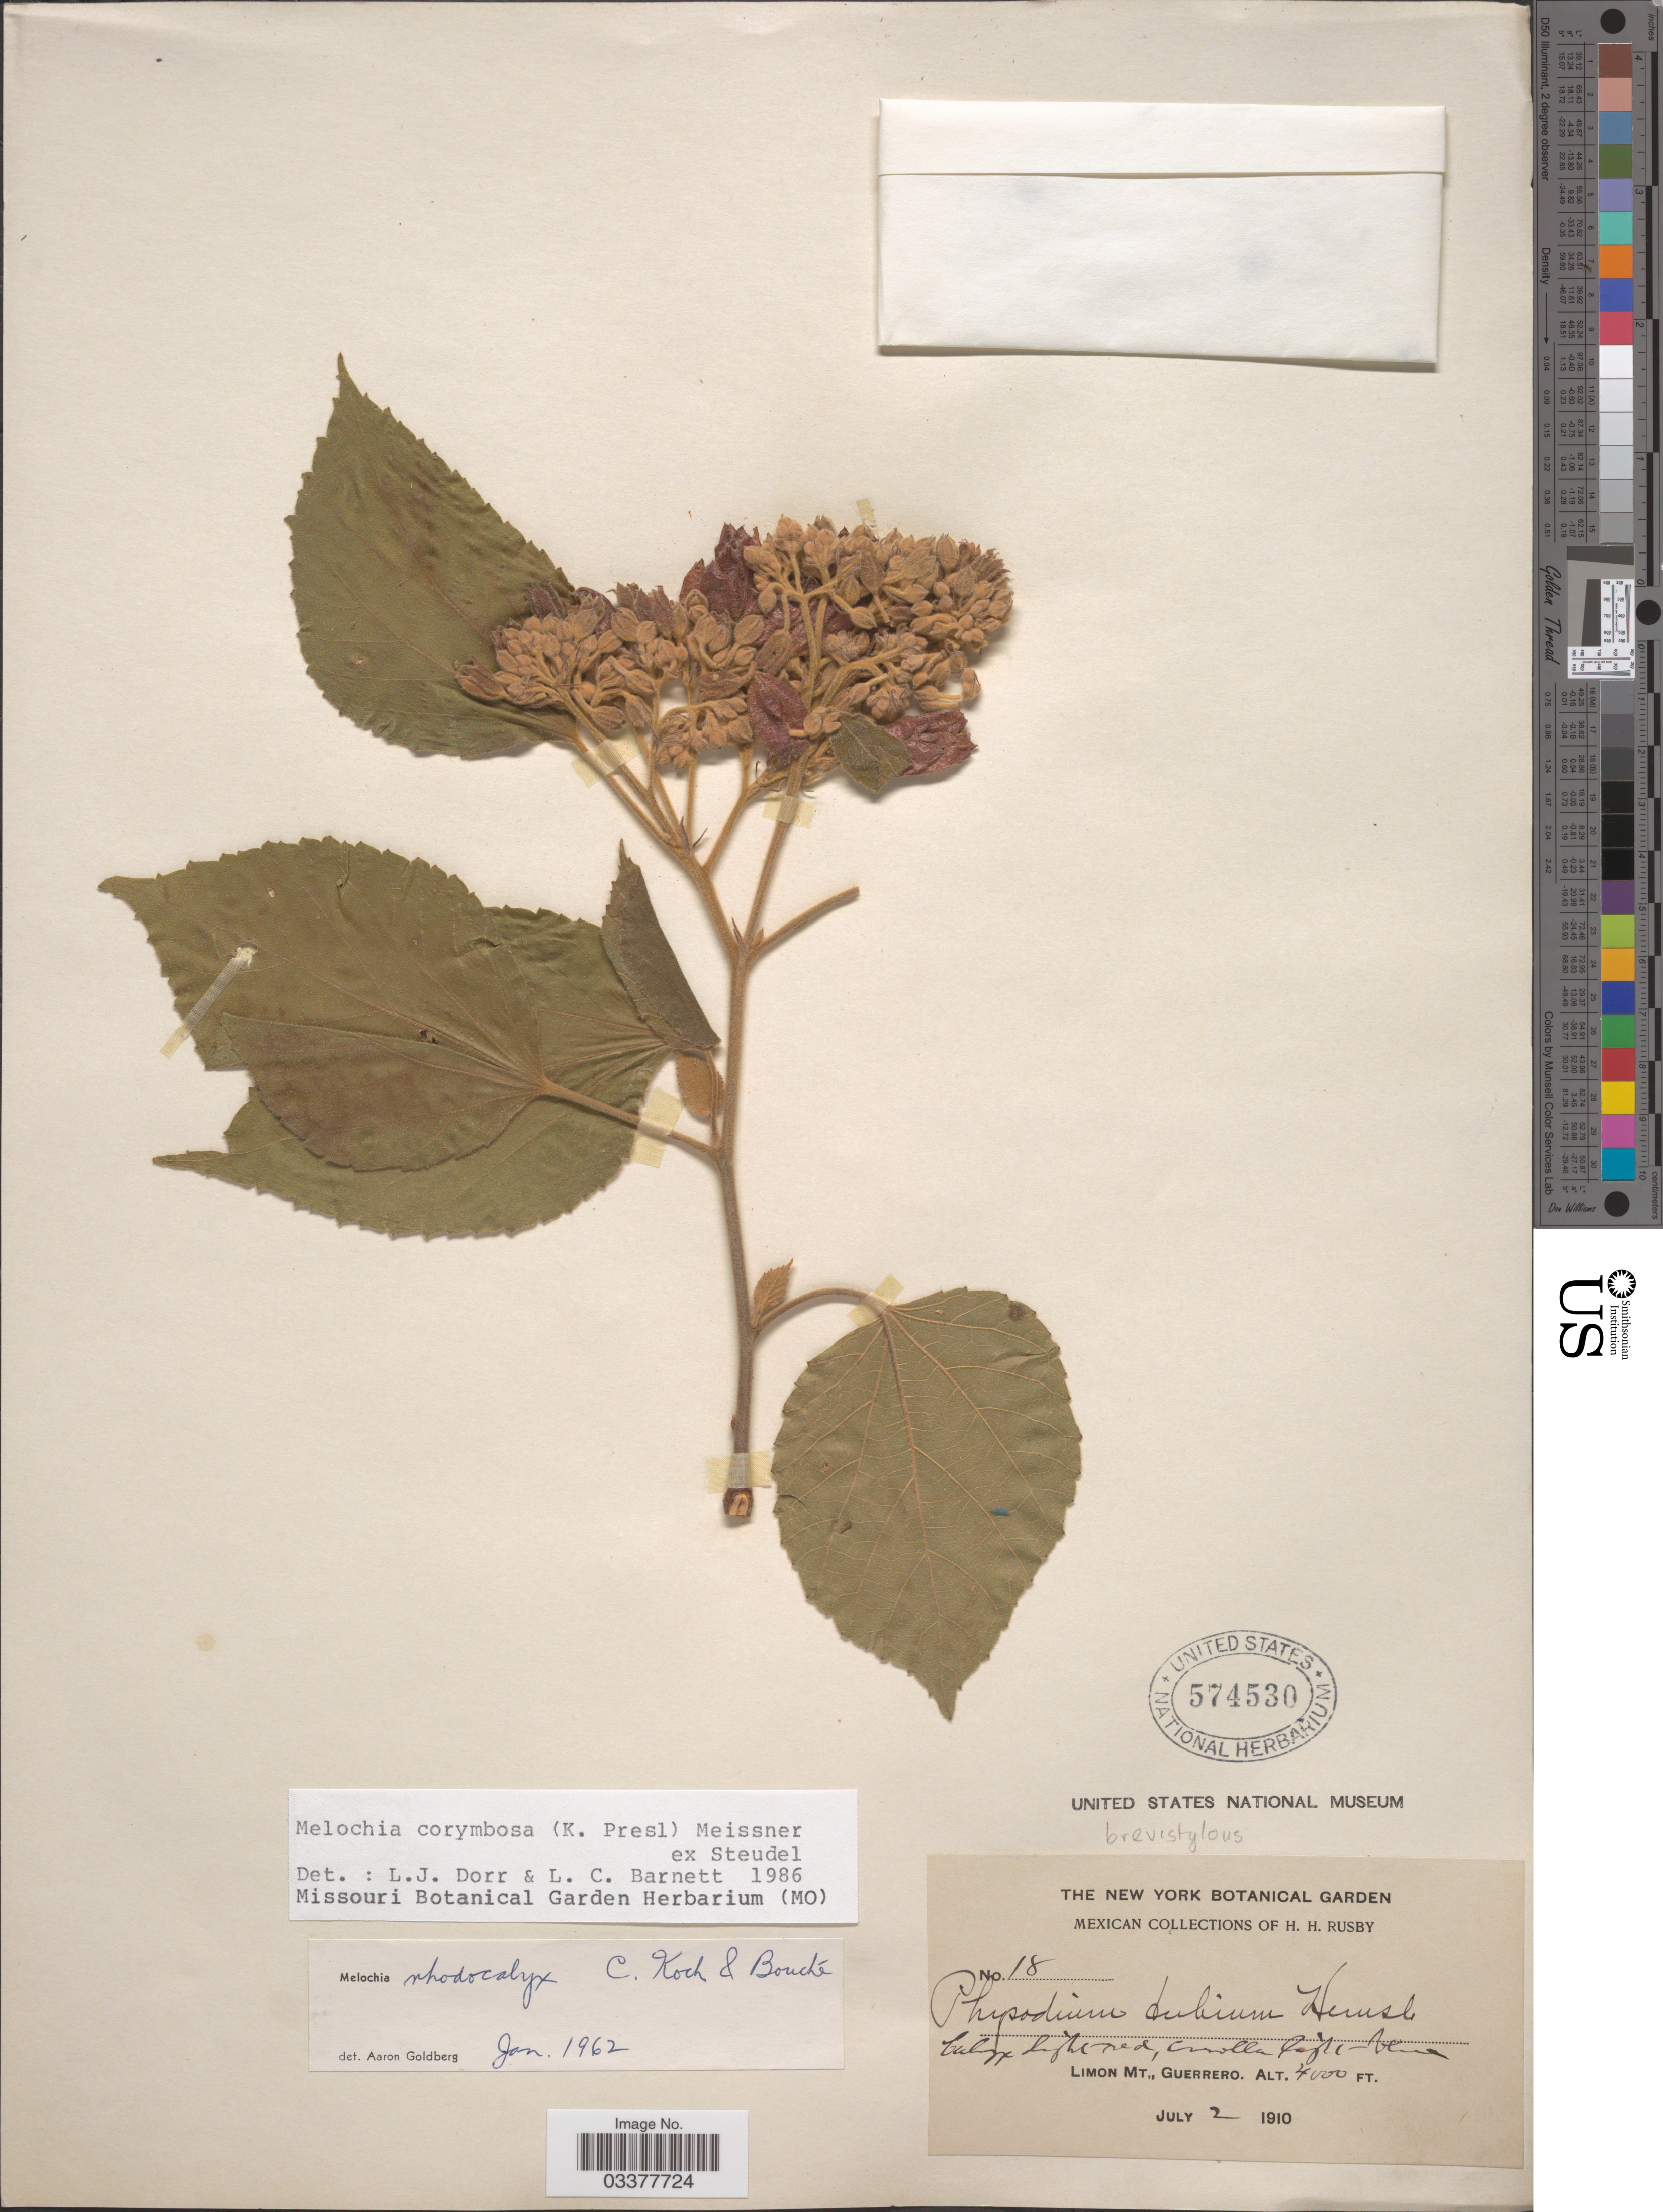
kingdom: Plantae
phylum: Tracheophyta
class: Magnoliopsida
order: Malvales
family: Malvaceae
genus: Melochia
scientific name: Melochia corymbosa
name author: (C. Presl) Meissn. ex Steud.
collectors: H. H. Rusby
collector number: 18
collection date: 1910-07-02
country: Mexico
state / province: Guerrero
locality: Limon Mt.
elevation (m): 1219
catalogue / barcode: US 574530